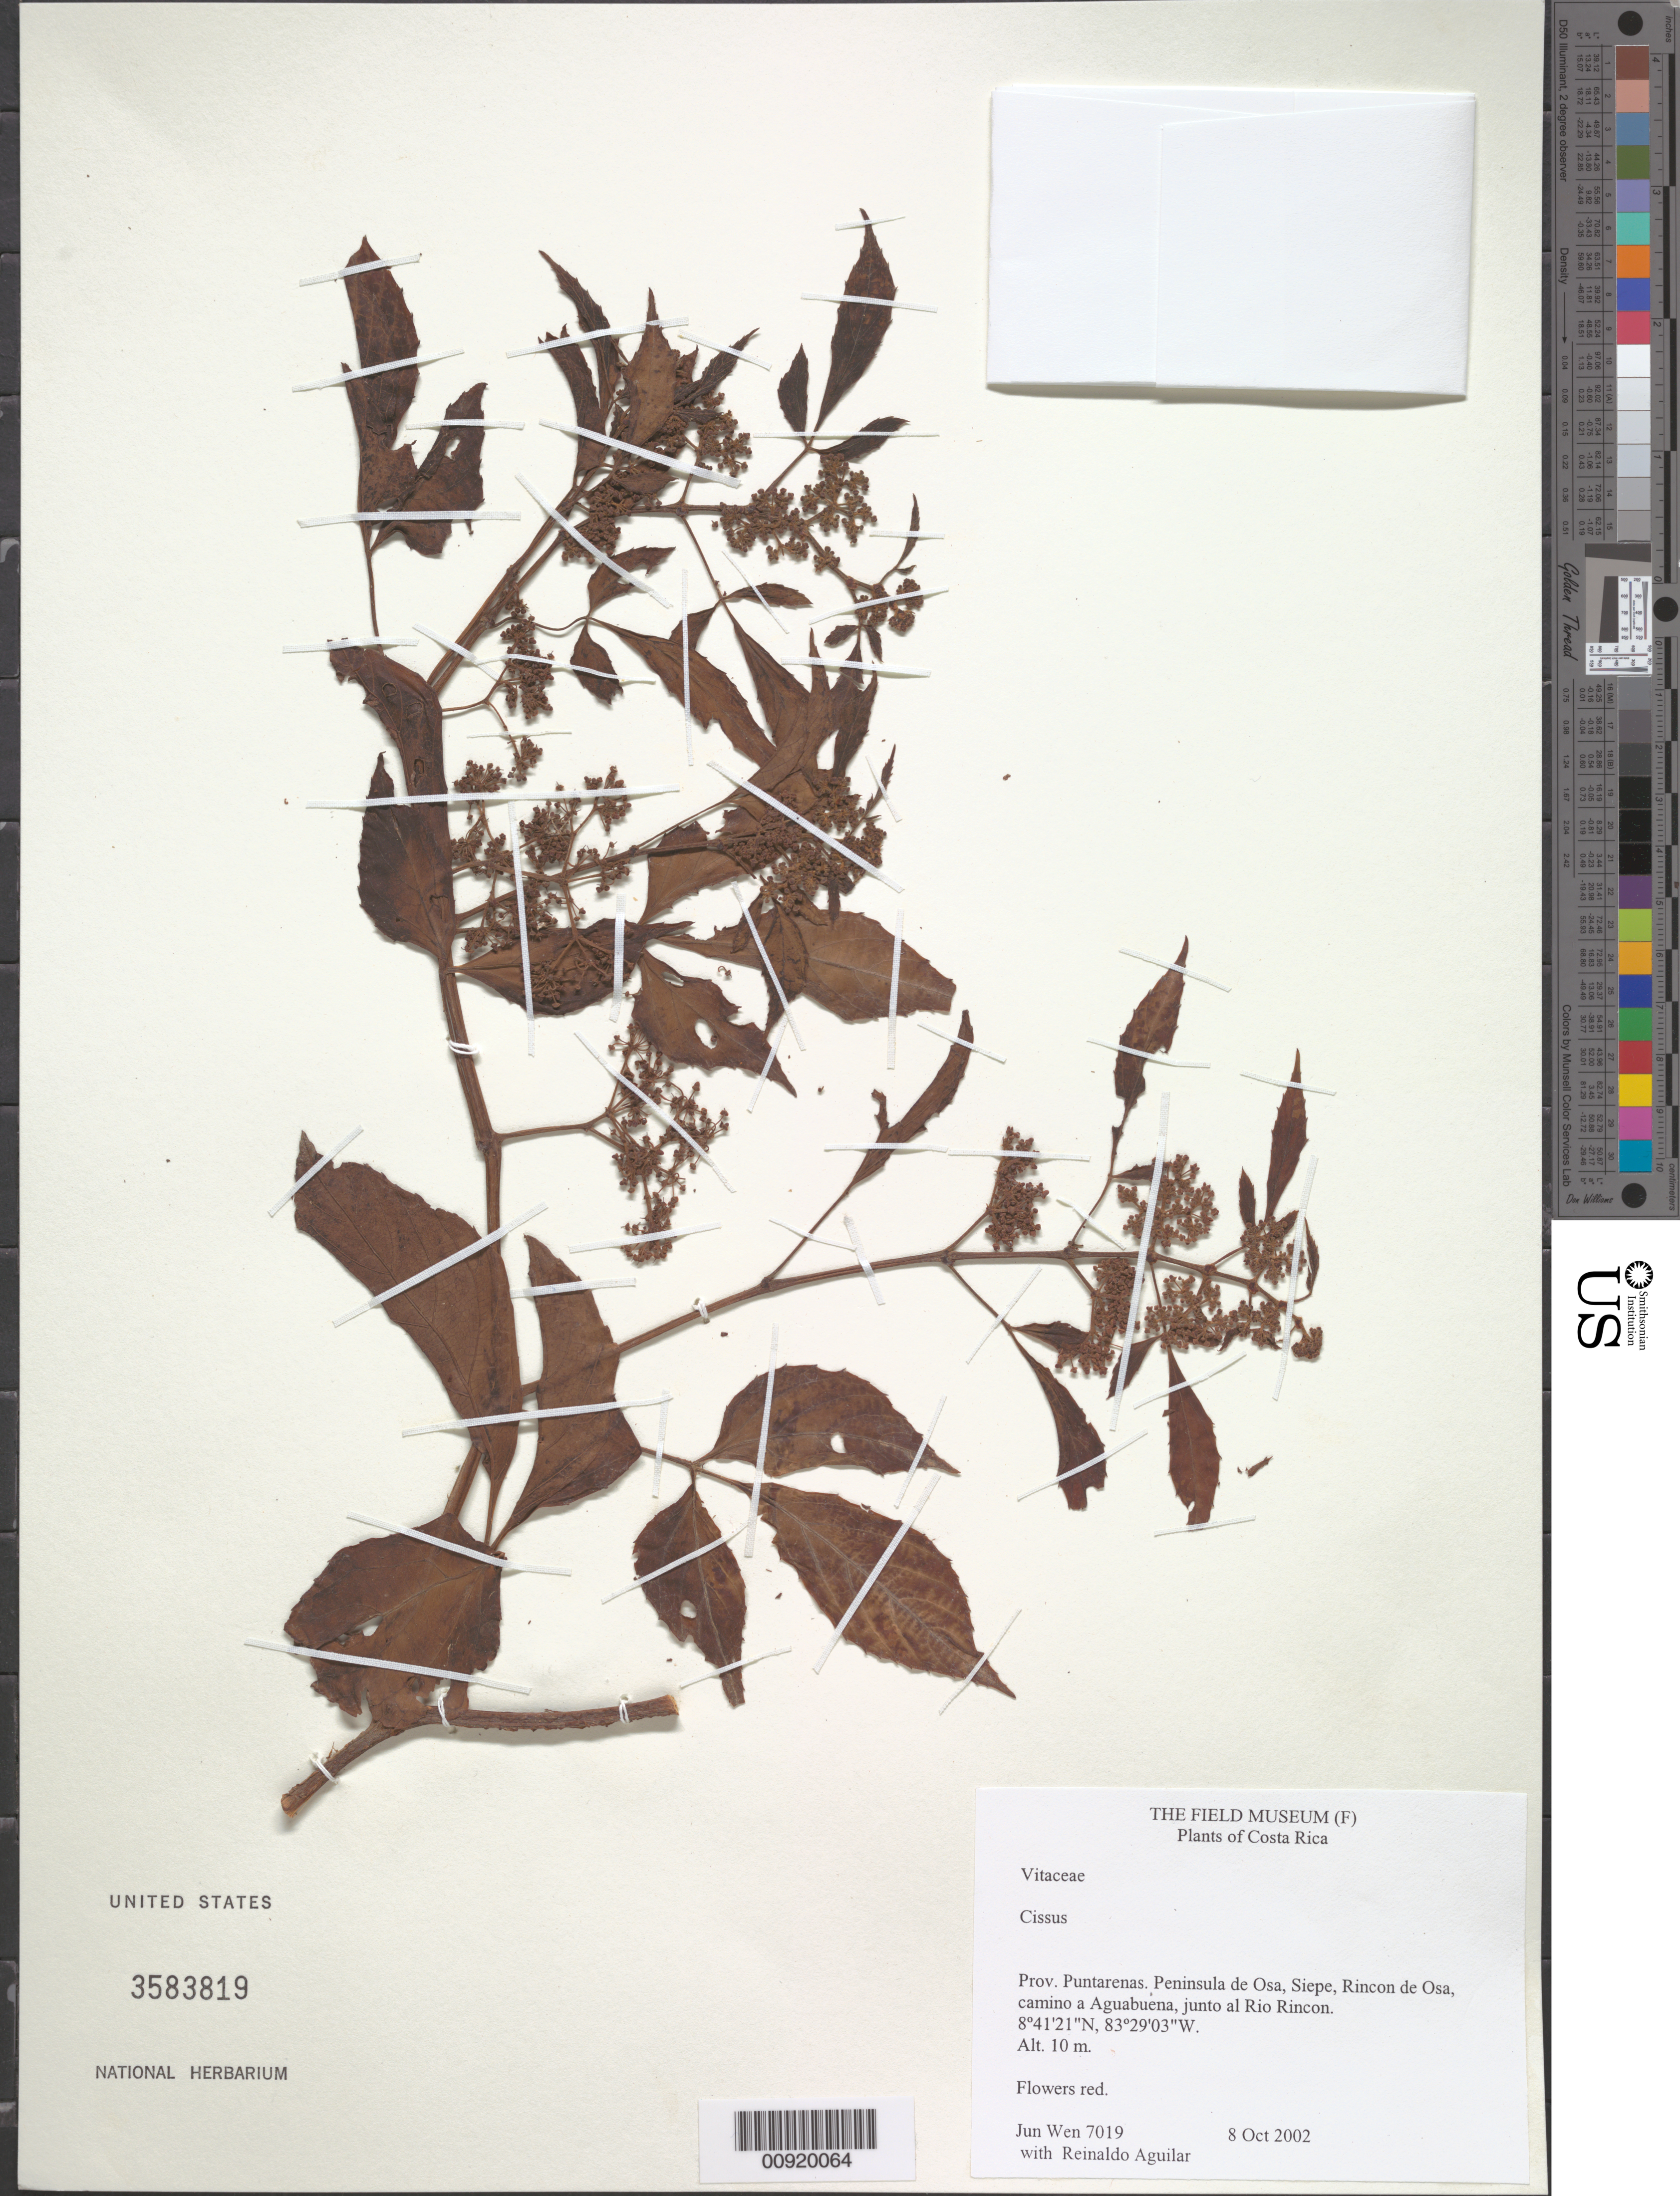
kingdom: Plantae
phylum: Tracheophyta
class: Magnoliopsida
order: Vitales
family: Vitaceae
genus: Cissus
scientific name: Cissus sp.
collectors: J. Wen & R. Aguilar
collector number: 7019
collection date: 2002-10-08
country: Costa Rica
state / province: Puntarenas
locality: Peninsula de Osa, Siepe, Rincon de Osa, camino a Aquabuena, junto al Rio Rincon.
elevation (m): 10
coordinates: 8 41 21 N, 83 29 03 W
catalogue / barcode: US 3583819